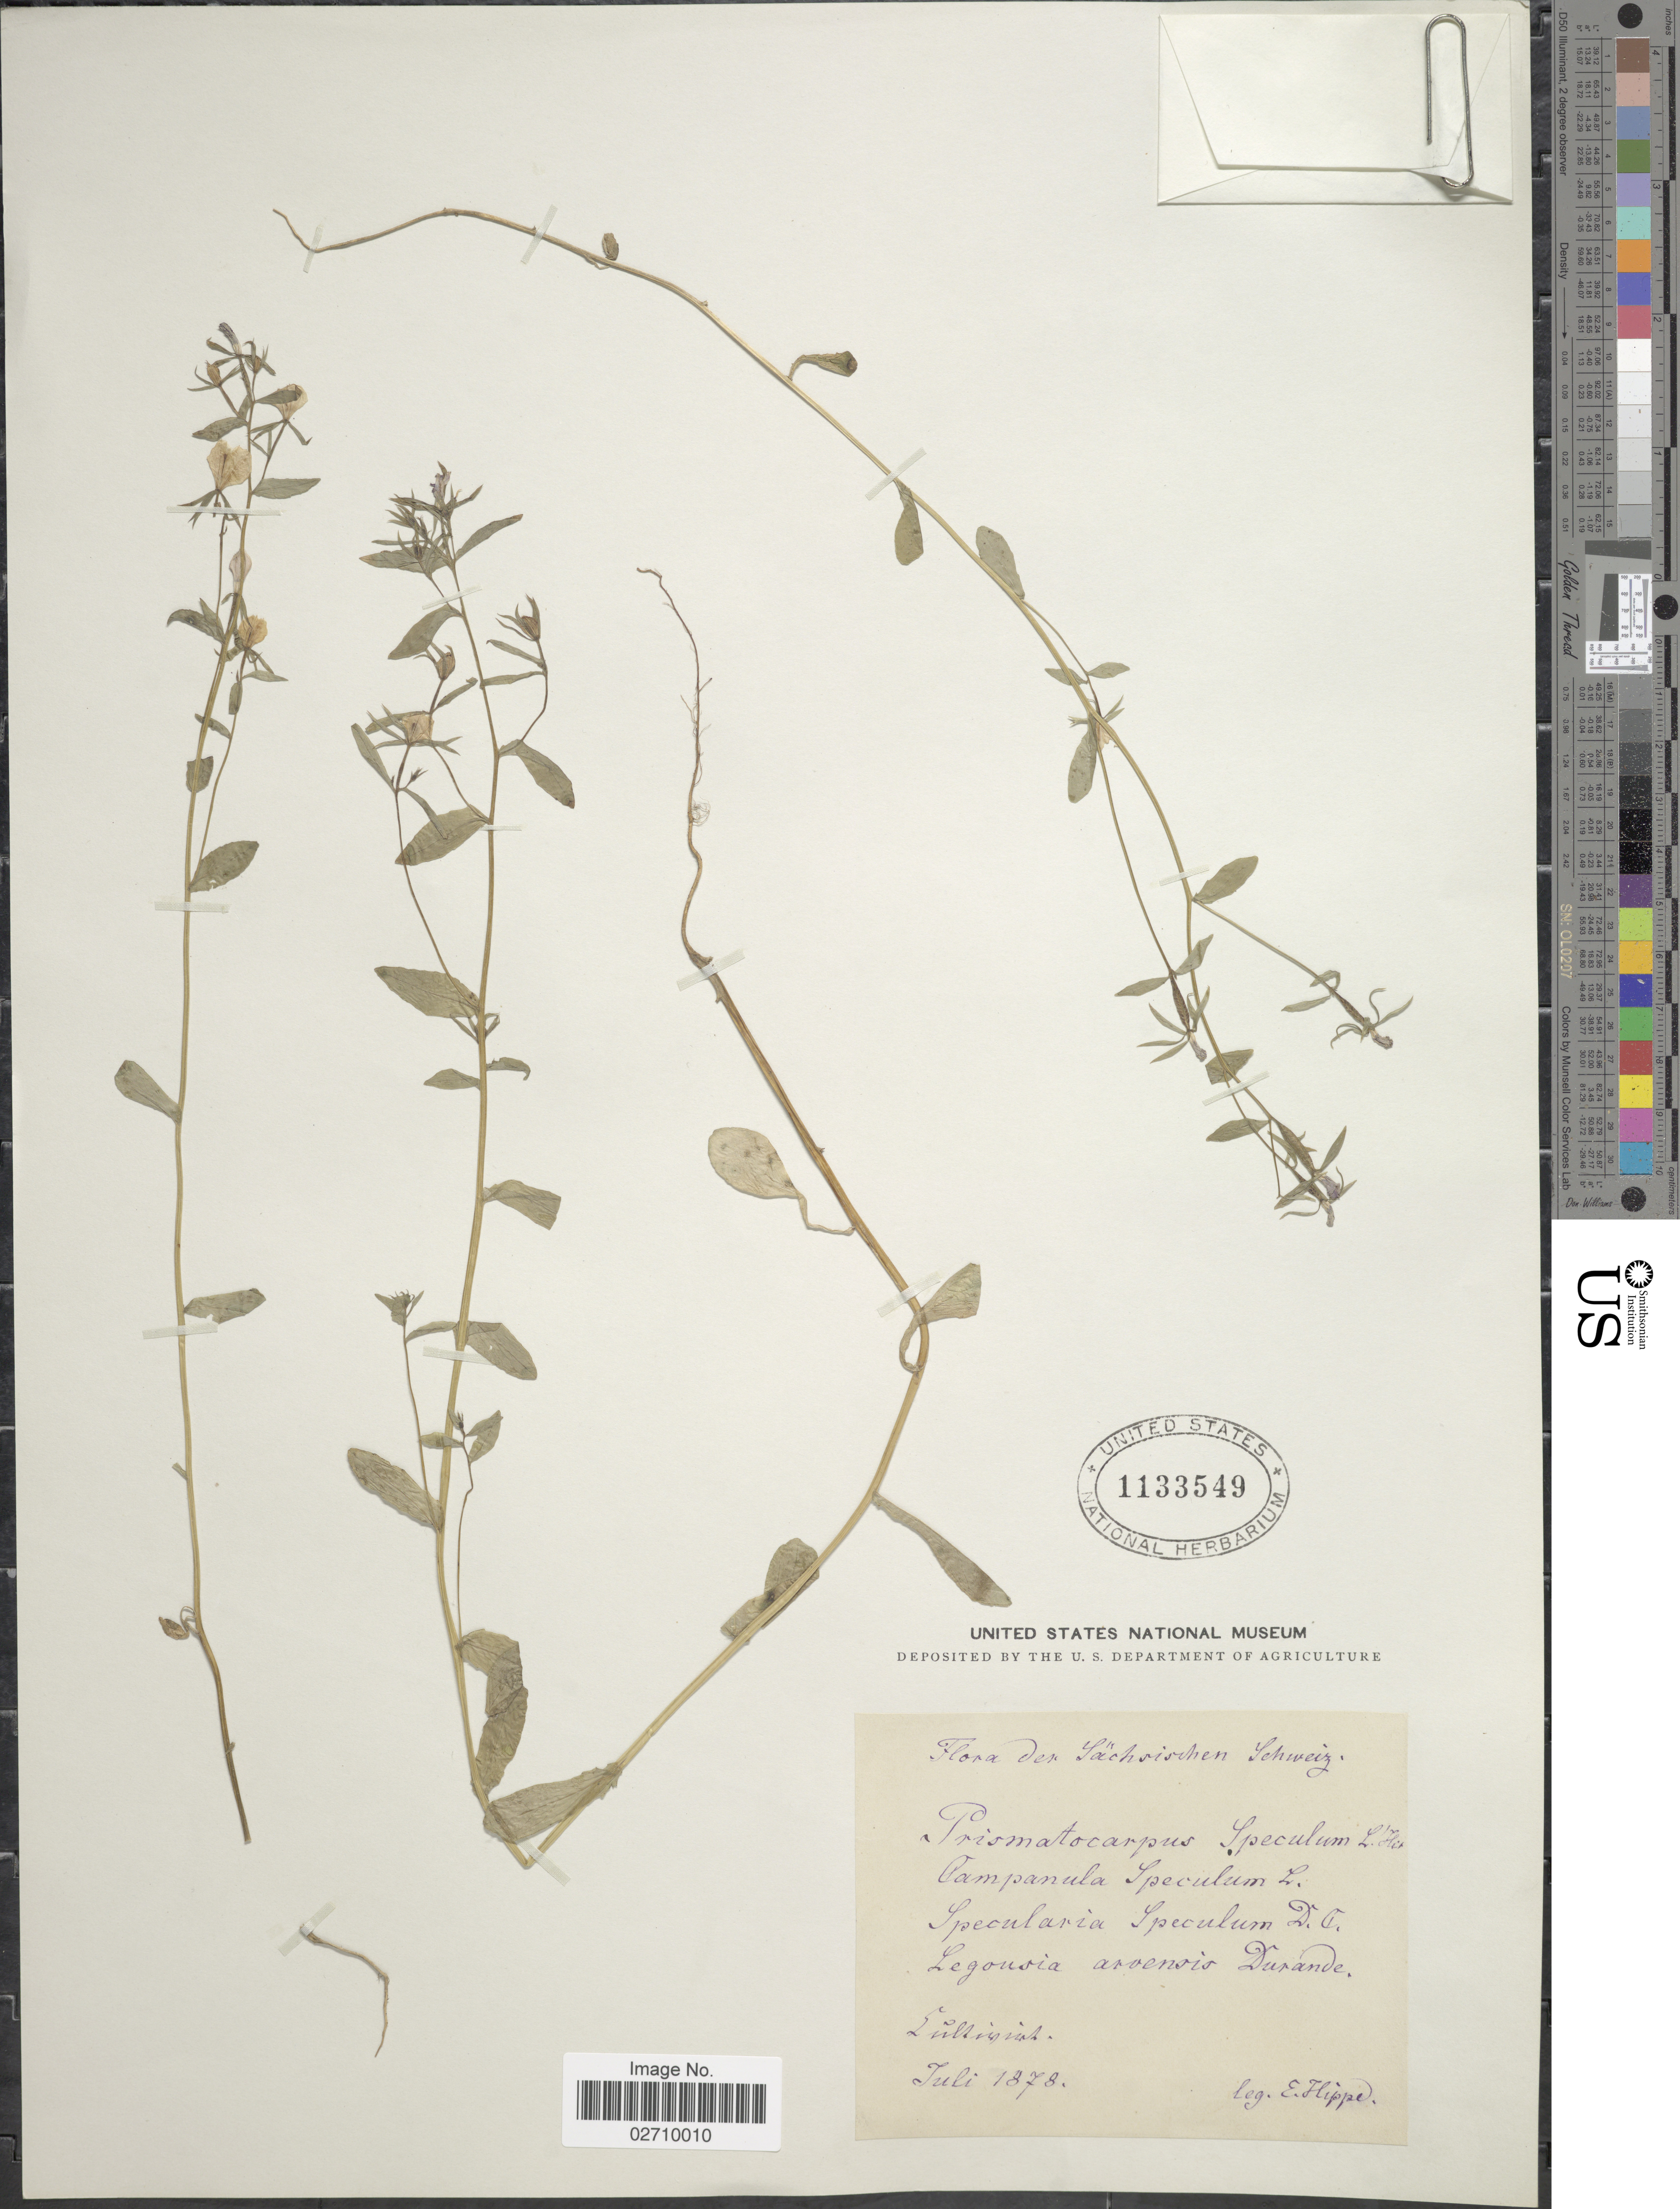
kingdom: Plantae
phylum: Tracheophyta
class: Magnoliopsida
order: Asterales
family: Campanulaceae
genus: Legousia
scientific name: Legousia speculum-veneris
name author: (L.) Chaix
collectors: E. Hippe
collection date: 1878-07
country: Germany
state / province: Sachsen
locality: Sachsischen Schweiz. [illegible text]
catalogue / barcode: US 1133549